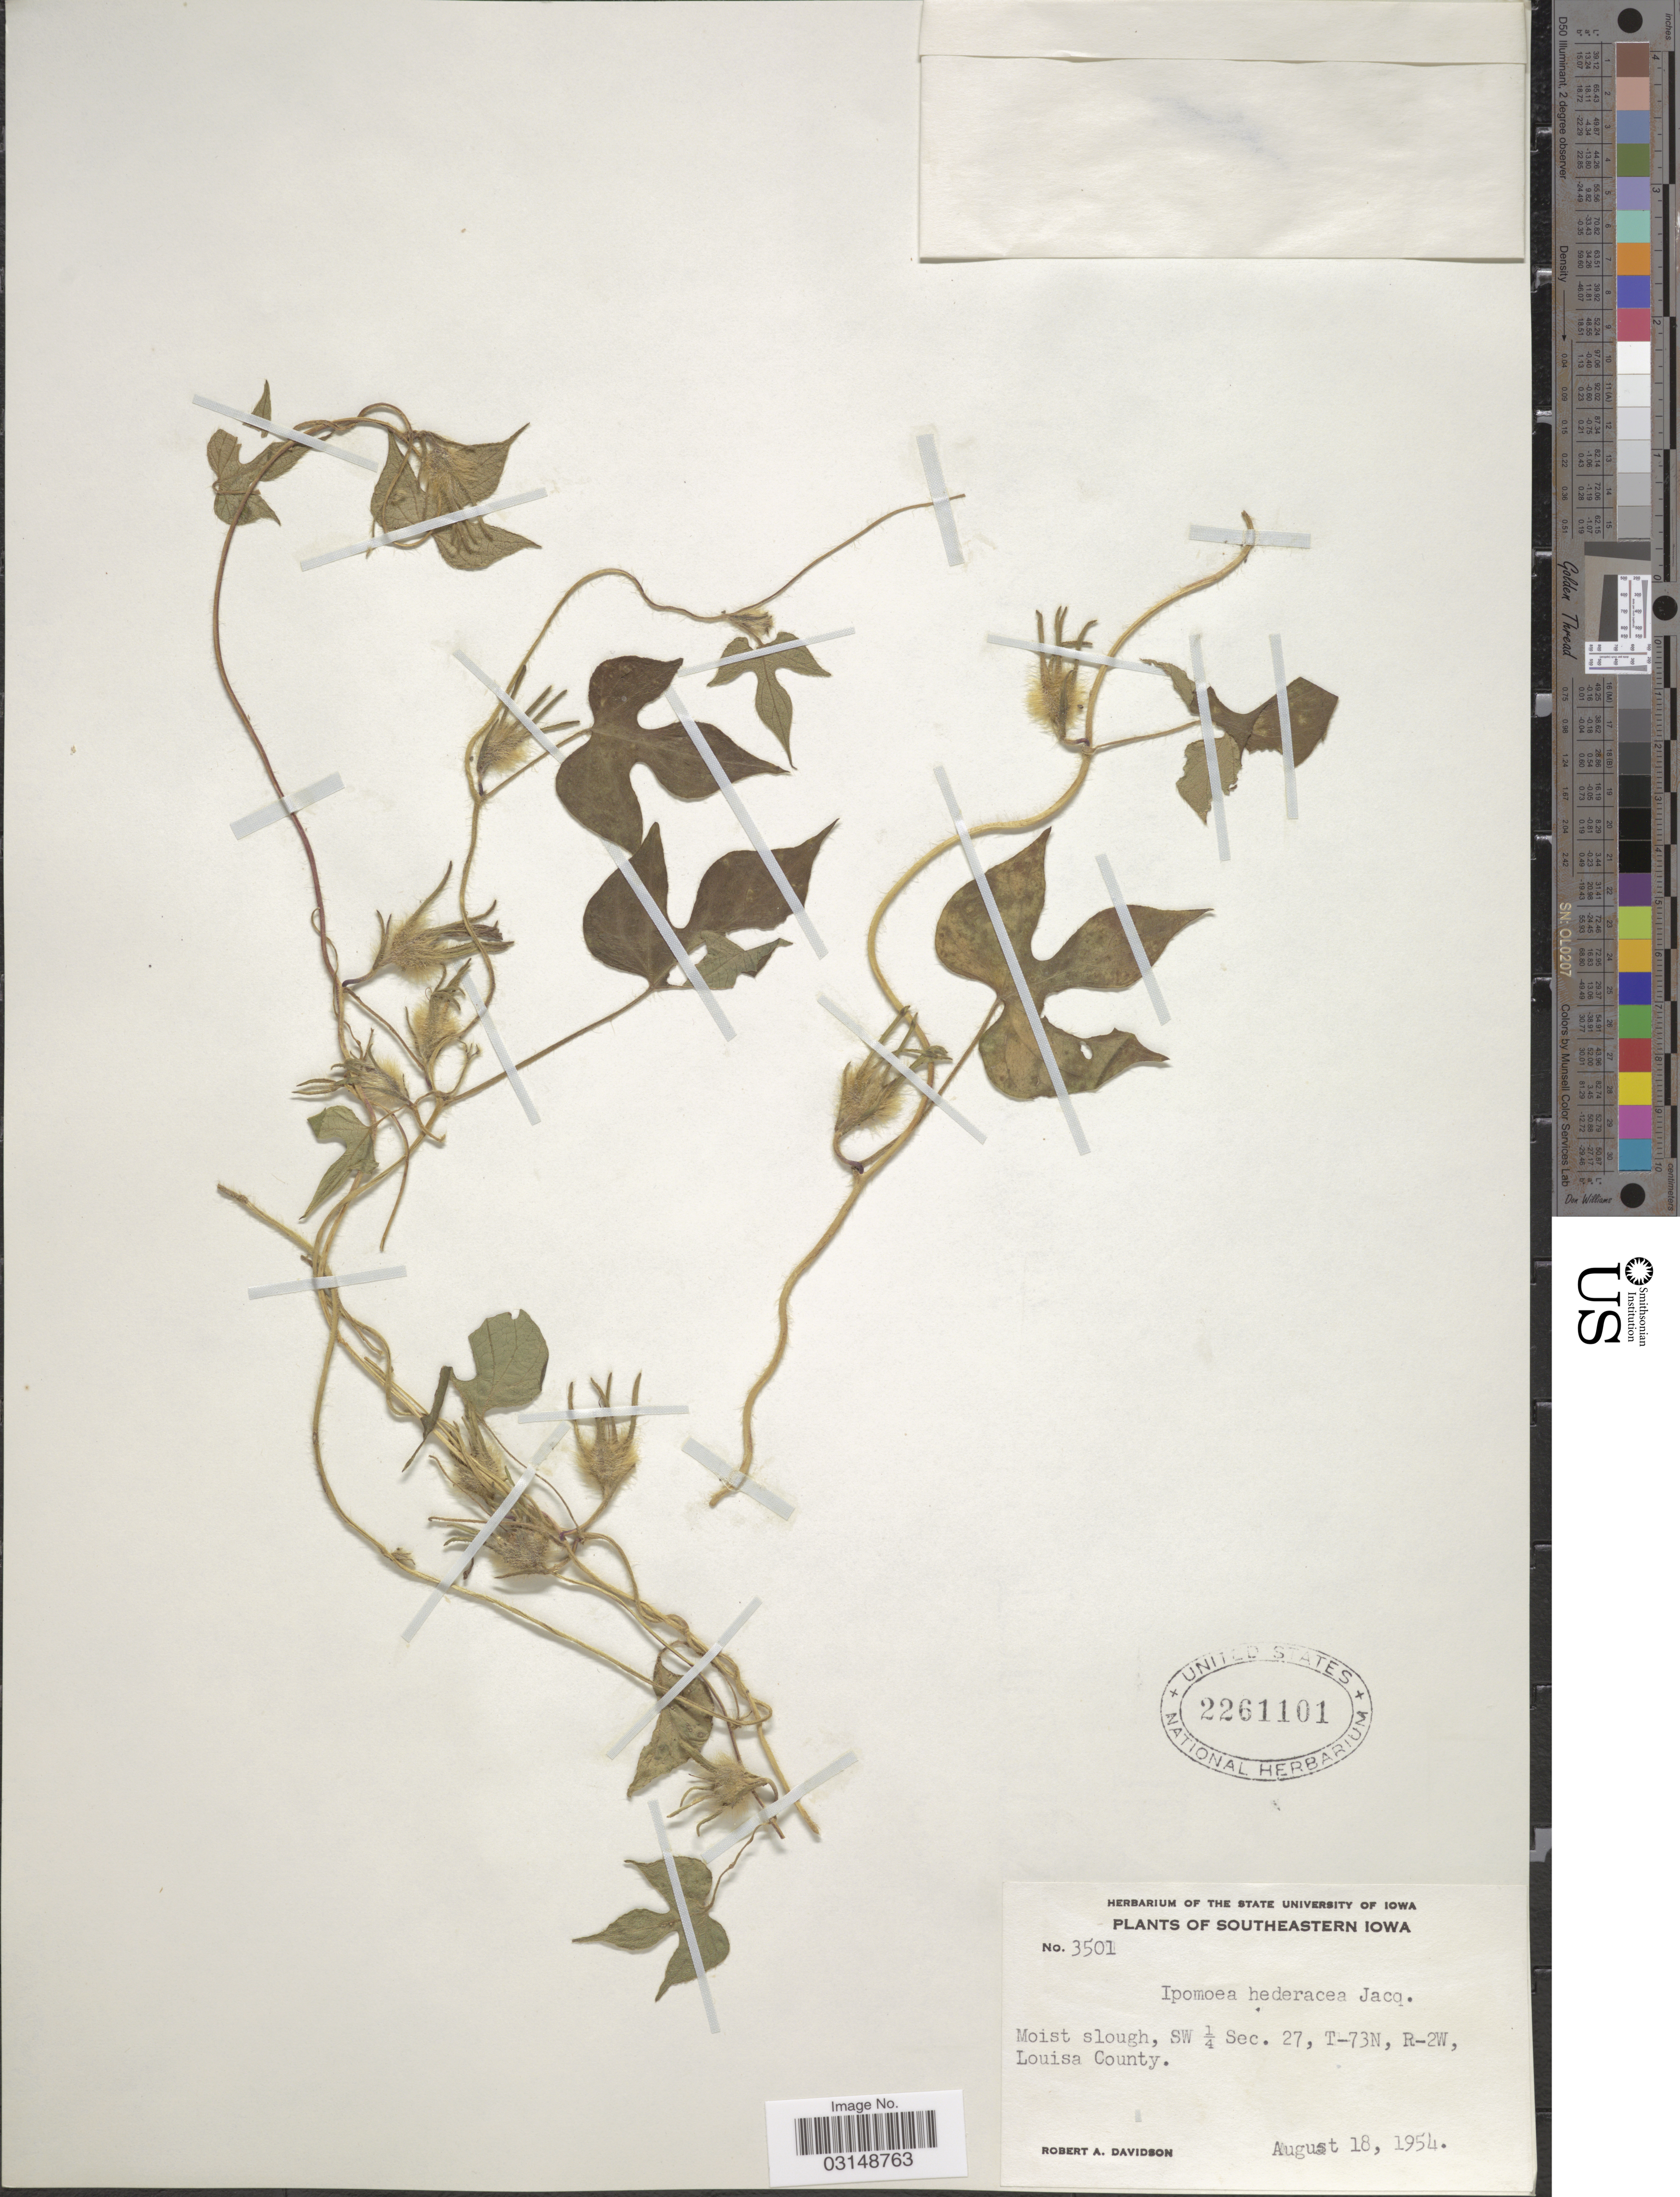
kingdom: Plantae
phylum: Tracheophyta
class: Magnoliopsida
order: Solanales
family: Convolvulaceae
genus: Ipomoea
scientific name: Ipomoea hederacea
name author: Jacq.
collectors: R. A. Davidson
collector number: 3501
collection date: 1954-08-18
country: United States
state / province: Iowa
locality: Southeastern Iowa. SW ¼ Sec. 27, T-73N, R-2W, Louisa County.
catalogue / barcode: US 2261101